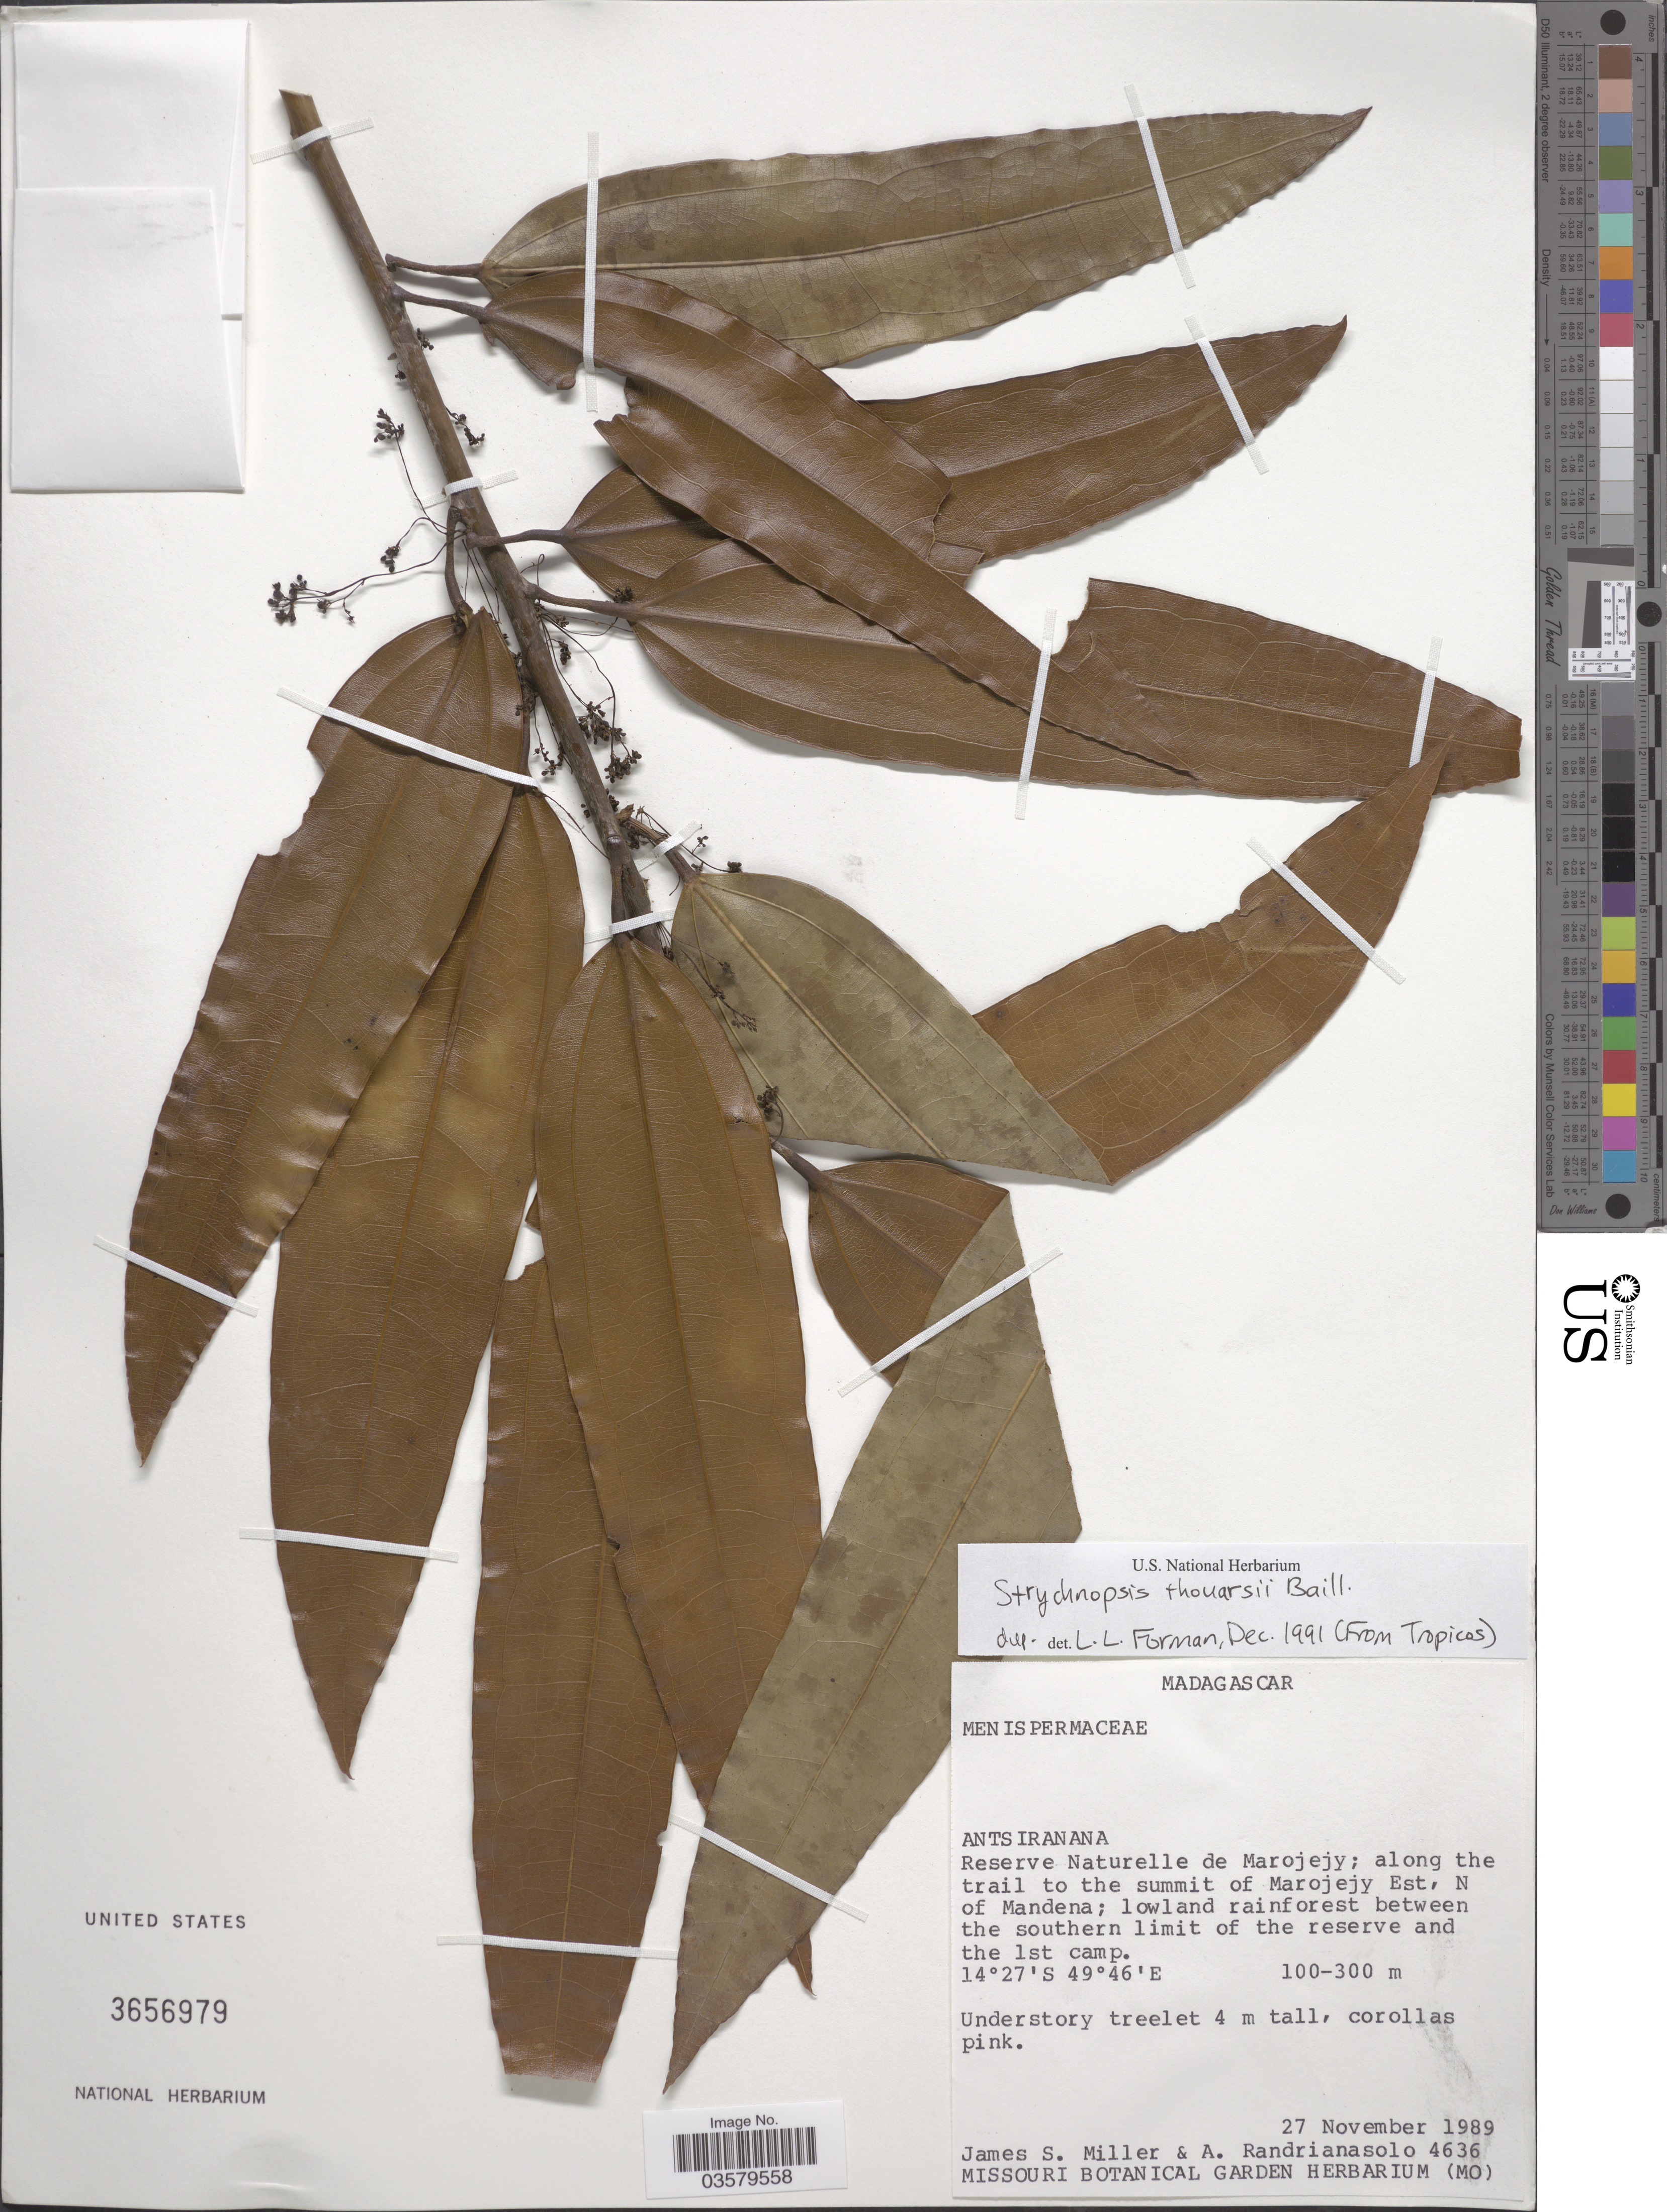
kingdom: Plantae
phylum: Tracheophyta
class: Magnoliopsida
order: Ranunculales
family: Menispermaceae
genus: Strychnopsis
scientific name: Strychnopsis thouarsii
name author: Baill.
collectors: J. S. Miller & A. Randrianasolo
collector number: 4636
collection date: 1989-11-27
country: Madagascar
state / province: Sava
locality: Reserve Naturelle de Marojejy; along the trail to the summit of Marojejy Est, N of Mandena; lowland rainforest between the southern limit of the reserve and the 1st camp.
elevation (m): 100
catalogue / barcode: US 3656979